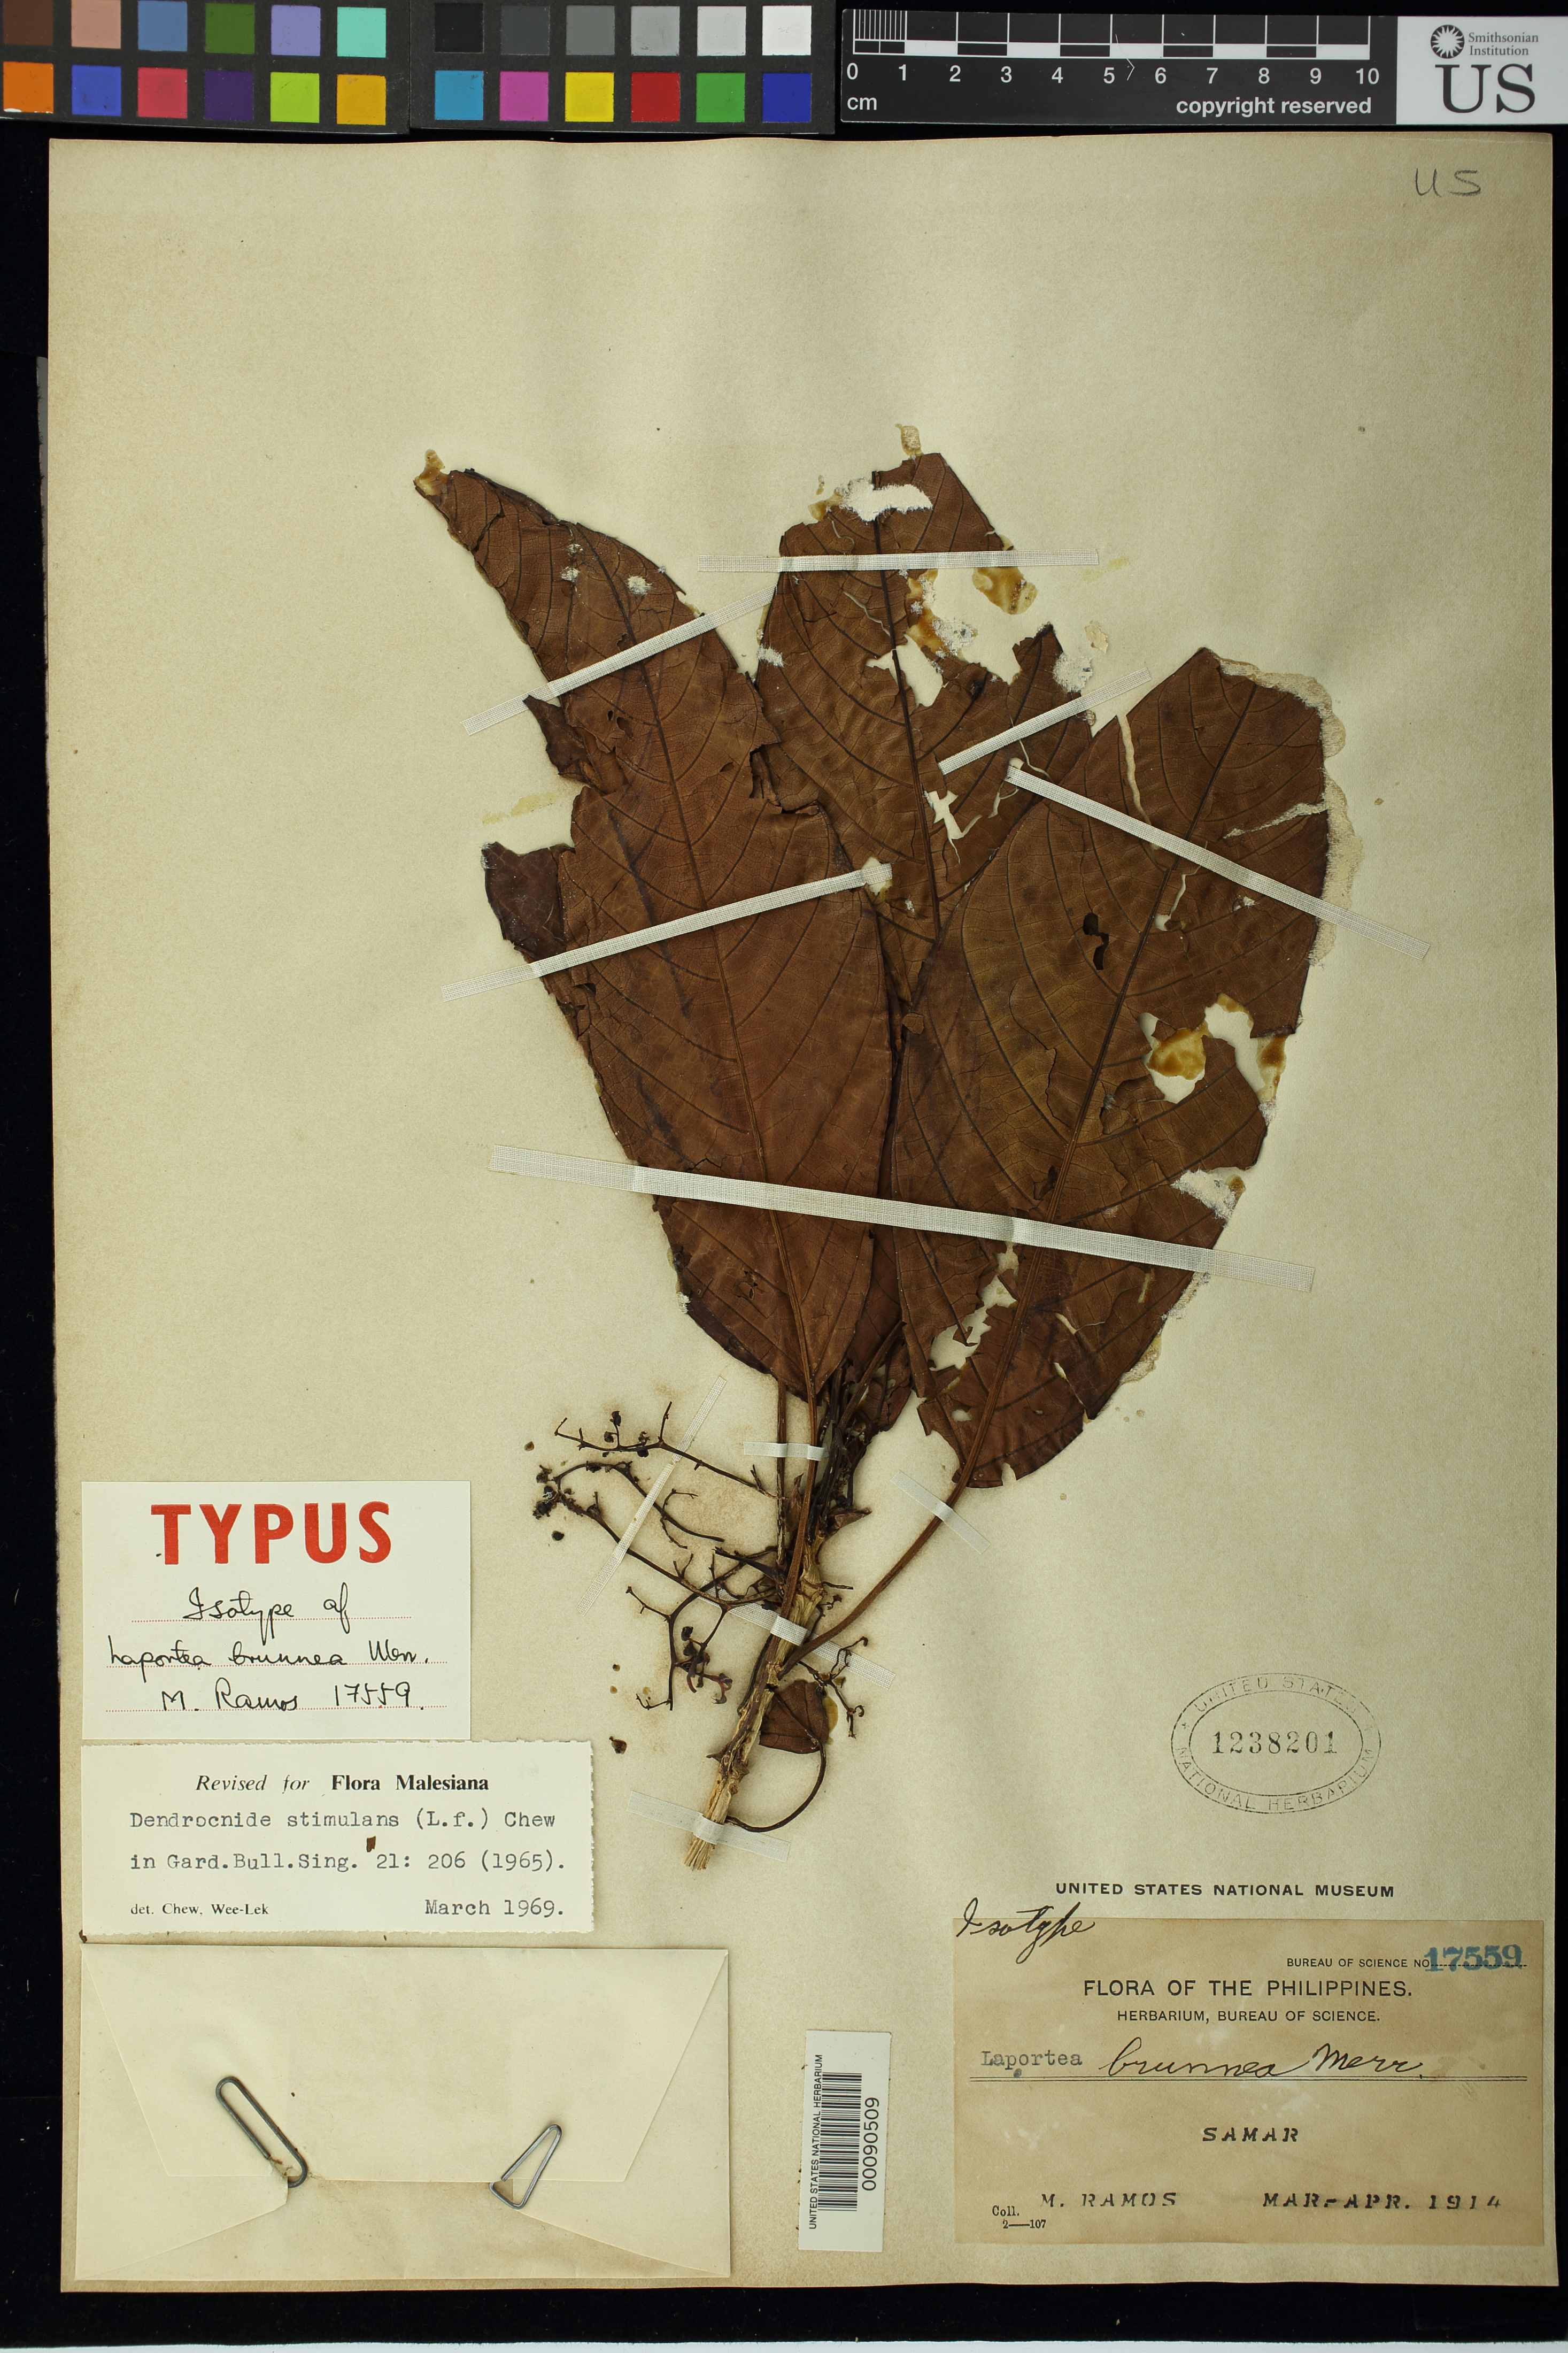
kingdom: Plantae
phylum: Tracheophyta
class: Magnoliopsida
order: Rosales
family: Urticaceae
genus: Laportea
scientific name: Laportea brunnea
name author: Merr.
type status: Isotype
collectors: M. Ramos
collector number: Bur. Sci. 17559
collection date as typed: Mar 1914 to -- Apr 1914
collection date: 1914-03/1914-04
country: Philippines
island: Samar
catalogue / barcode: US 1238201